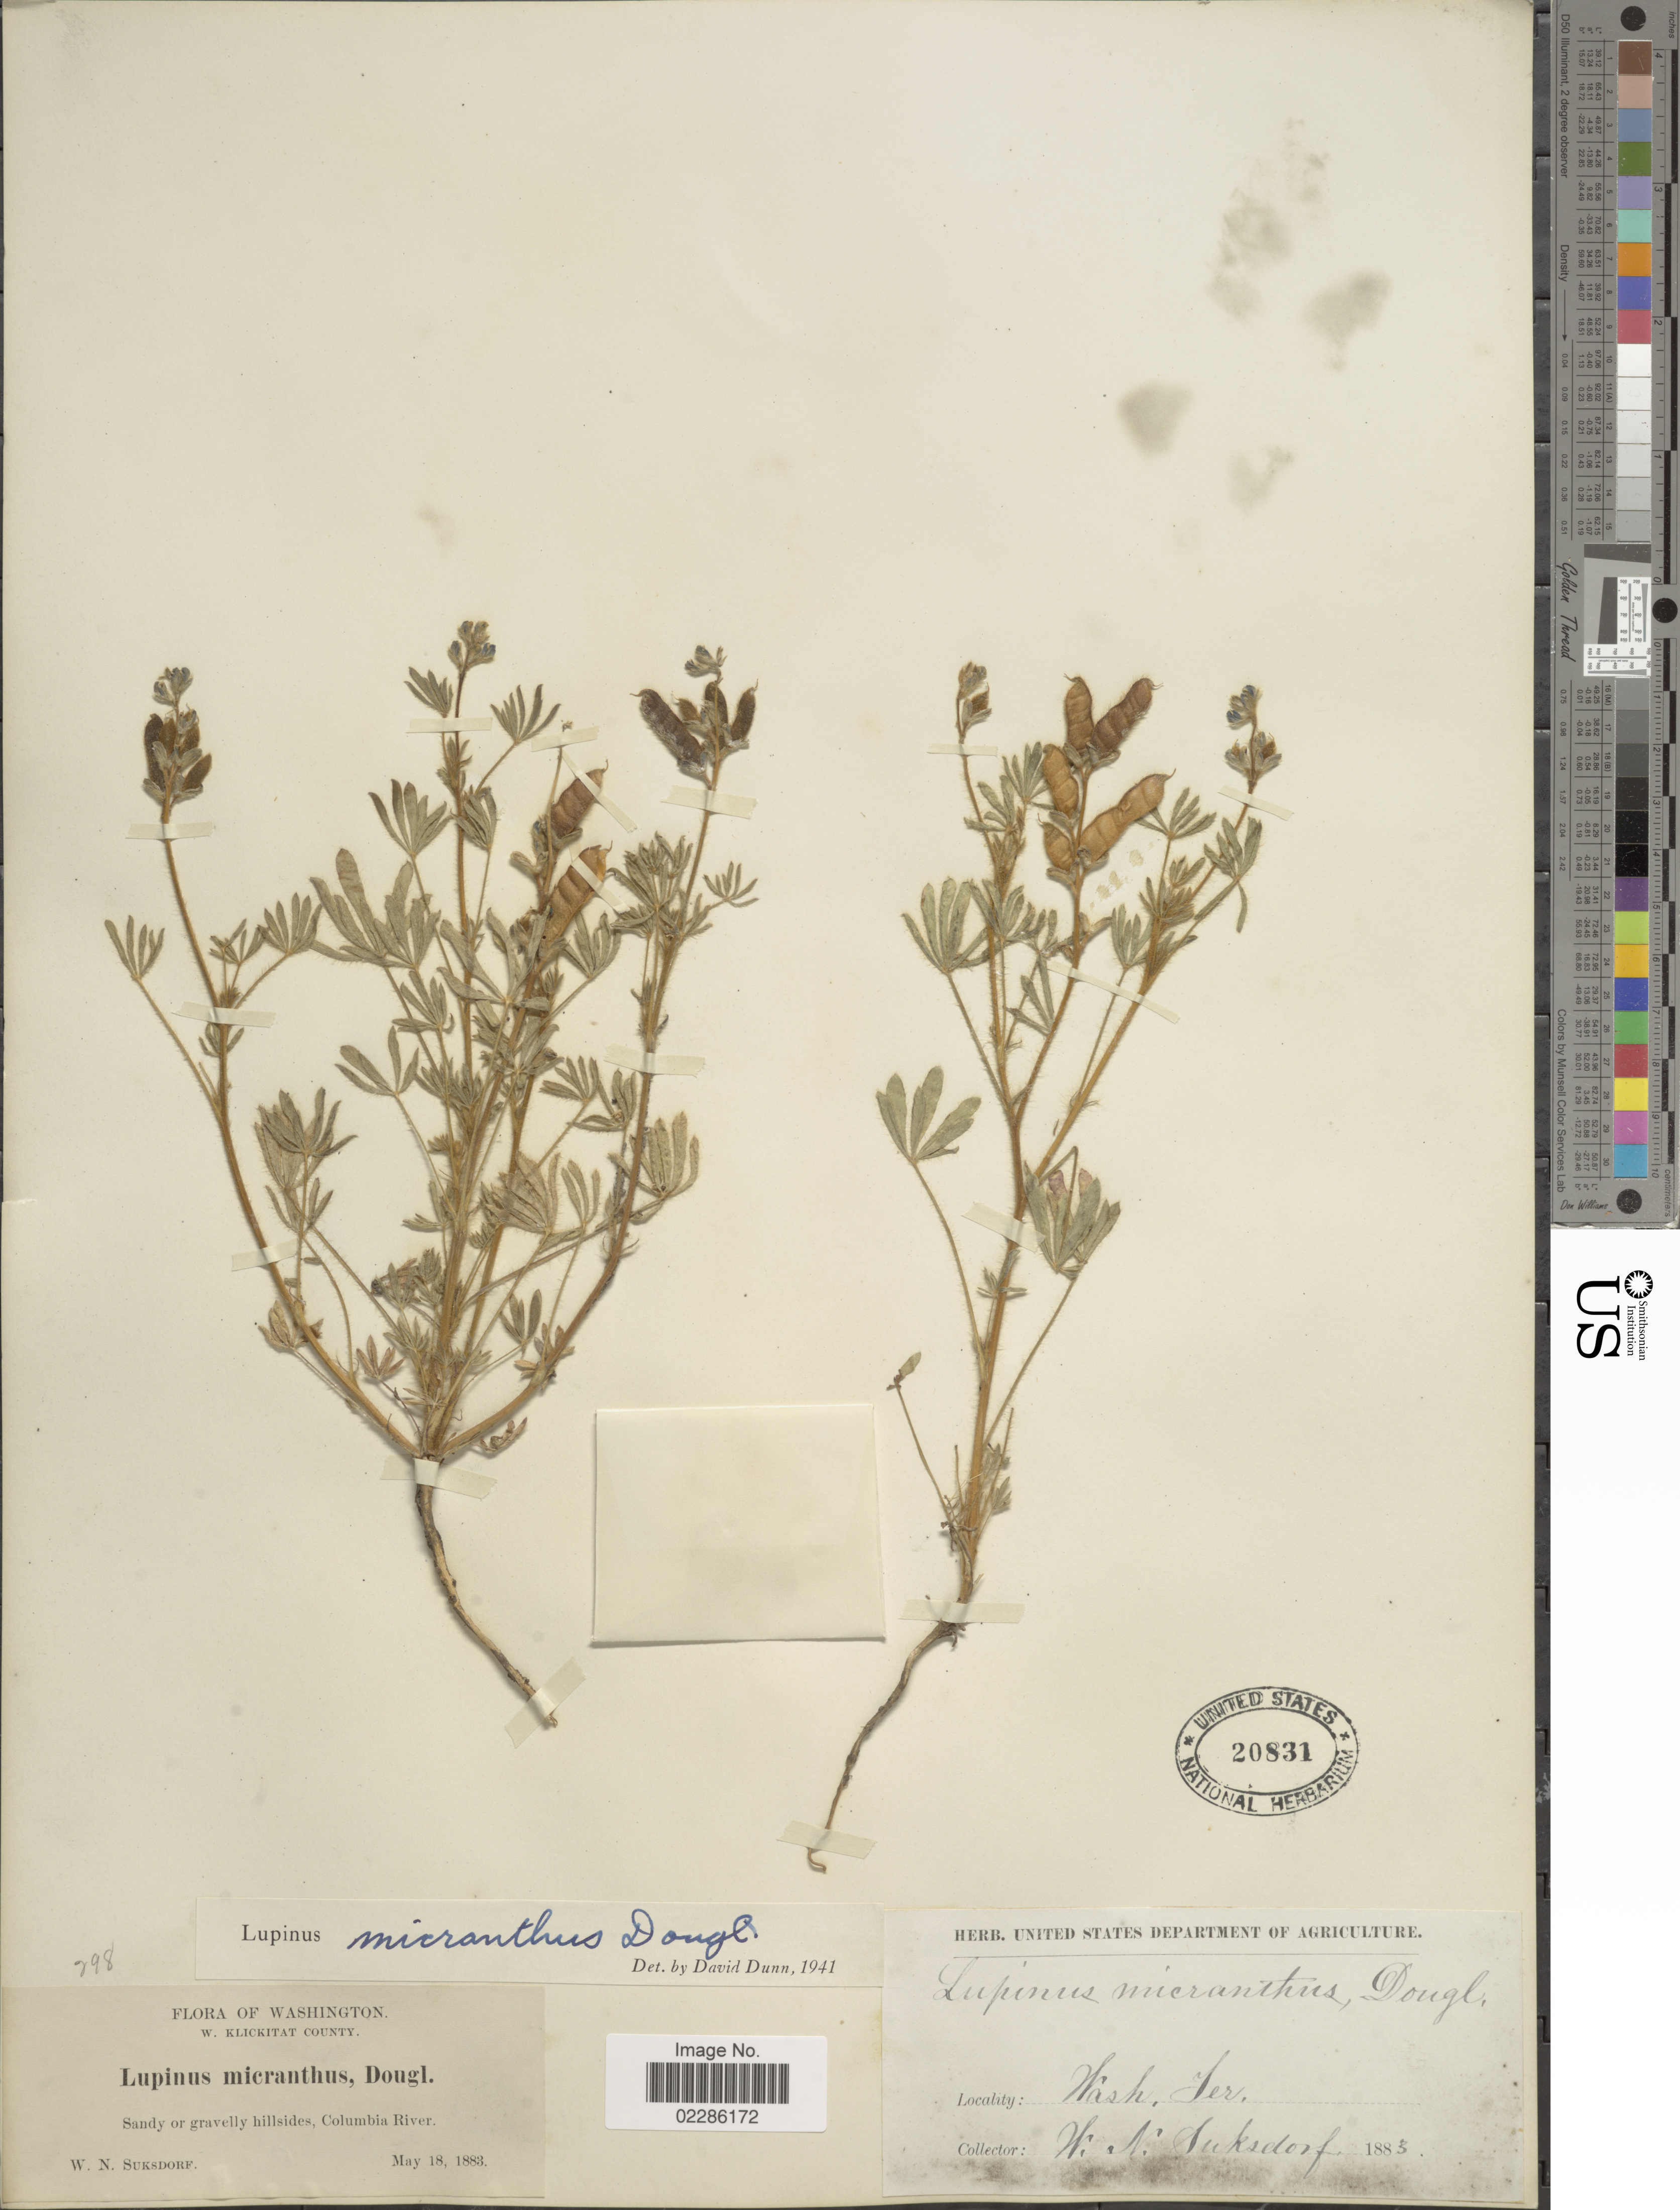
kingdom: Plantae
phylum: Tracheophyta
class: Magnoliopsida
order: Fabales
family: Fabaceae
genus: Lupinus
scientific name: Lupinus micranthus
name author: Douglas ex Lindl.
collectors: W. N. Suksdorf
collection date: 1883-05-18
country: United States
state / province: Washington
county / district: Klickitat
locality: W. Klickitat County, Sandy or gravelly hillsides, Columbia River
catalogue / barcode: US 20831